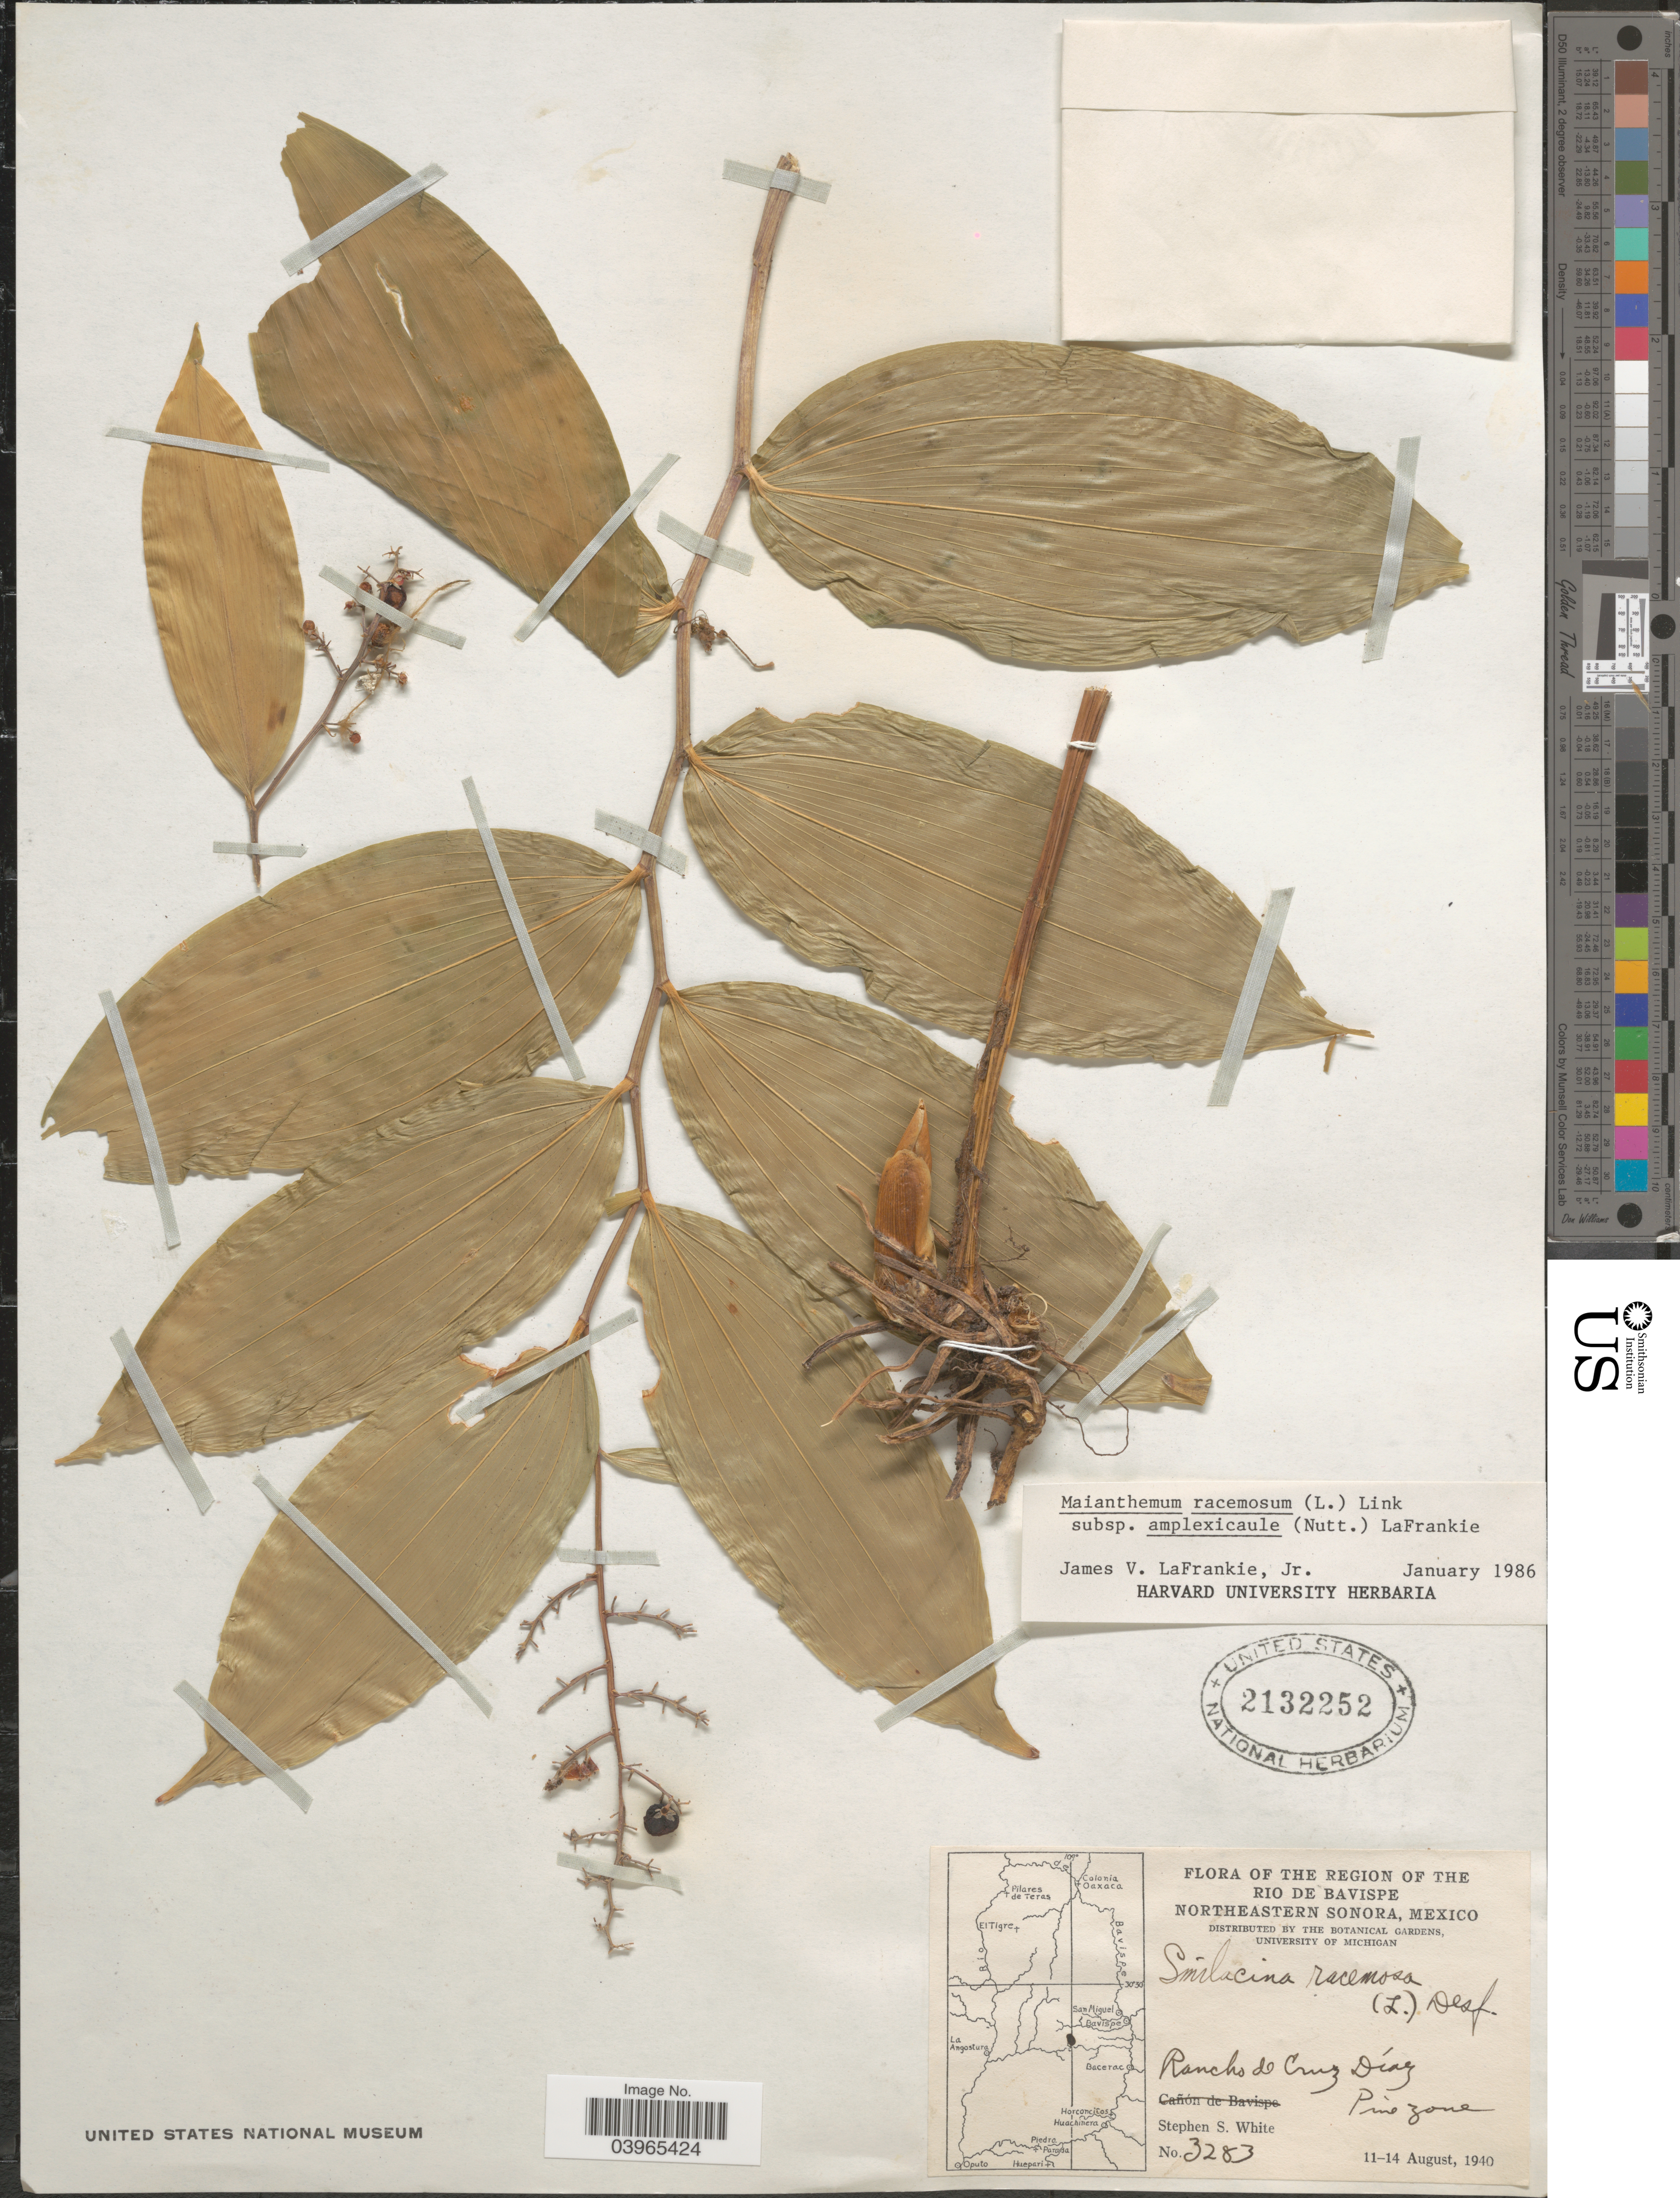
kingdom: Plantae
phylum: Tracheophyta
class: Liliopsida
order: Asparagales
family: Asparagaceae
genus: Maianthemum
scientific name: Maianthemum racemosum subsp. amplexicaule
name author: (Nutt.) LaFrankie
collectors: S. S. White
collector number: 3283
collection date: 1940-08-11/1940-08-14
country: Mexico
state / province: Sonora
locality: The Region of the Rio de Bavispe. Northeastern Sonora. Rancho de Cruz Díaz. Pine zone.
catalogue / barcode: US 2132252